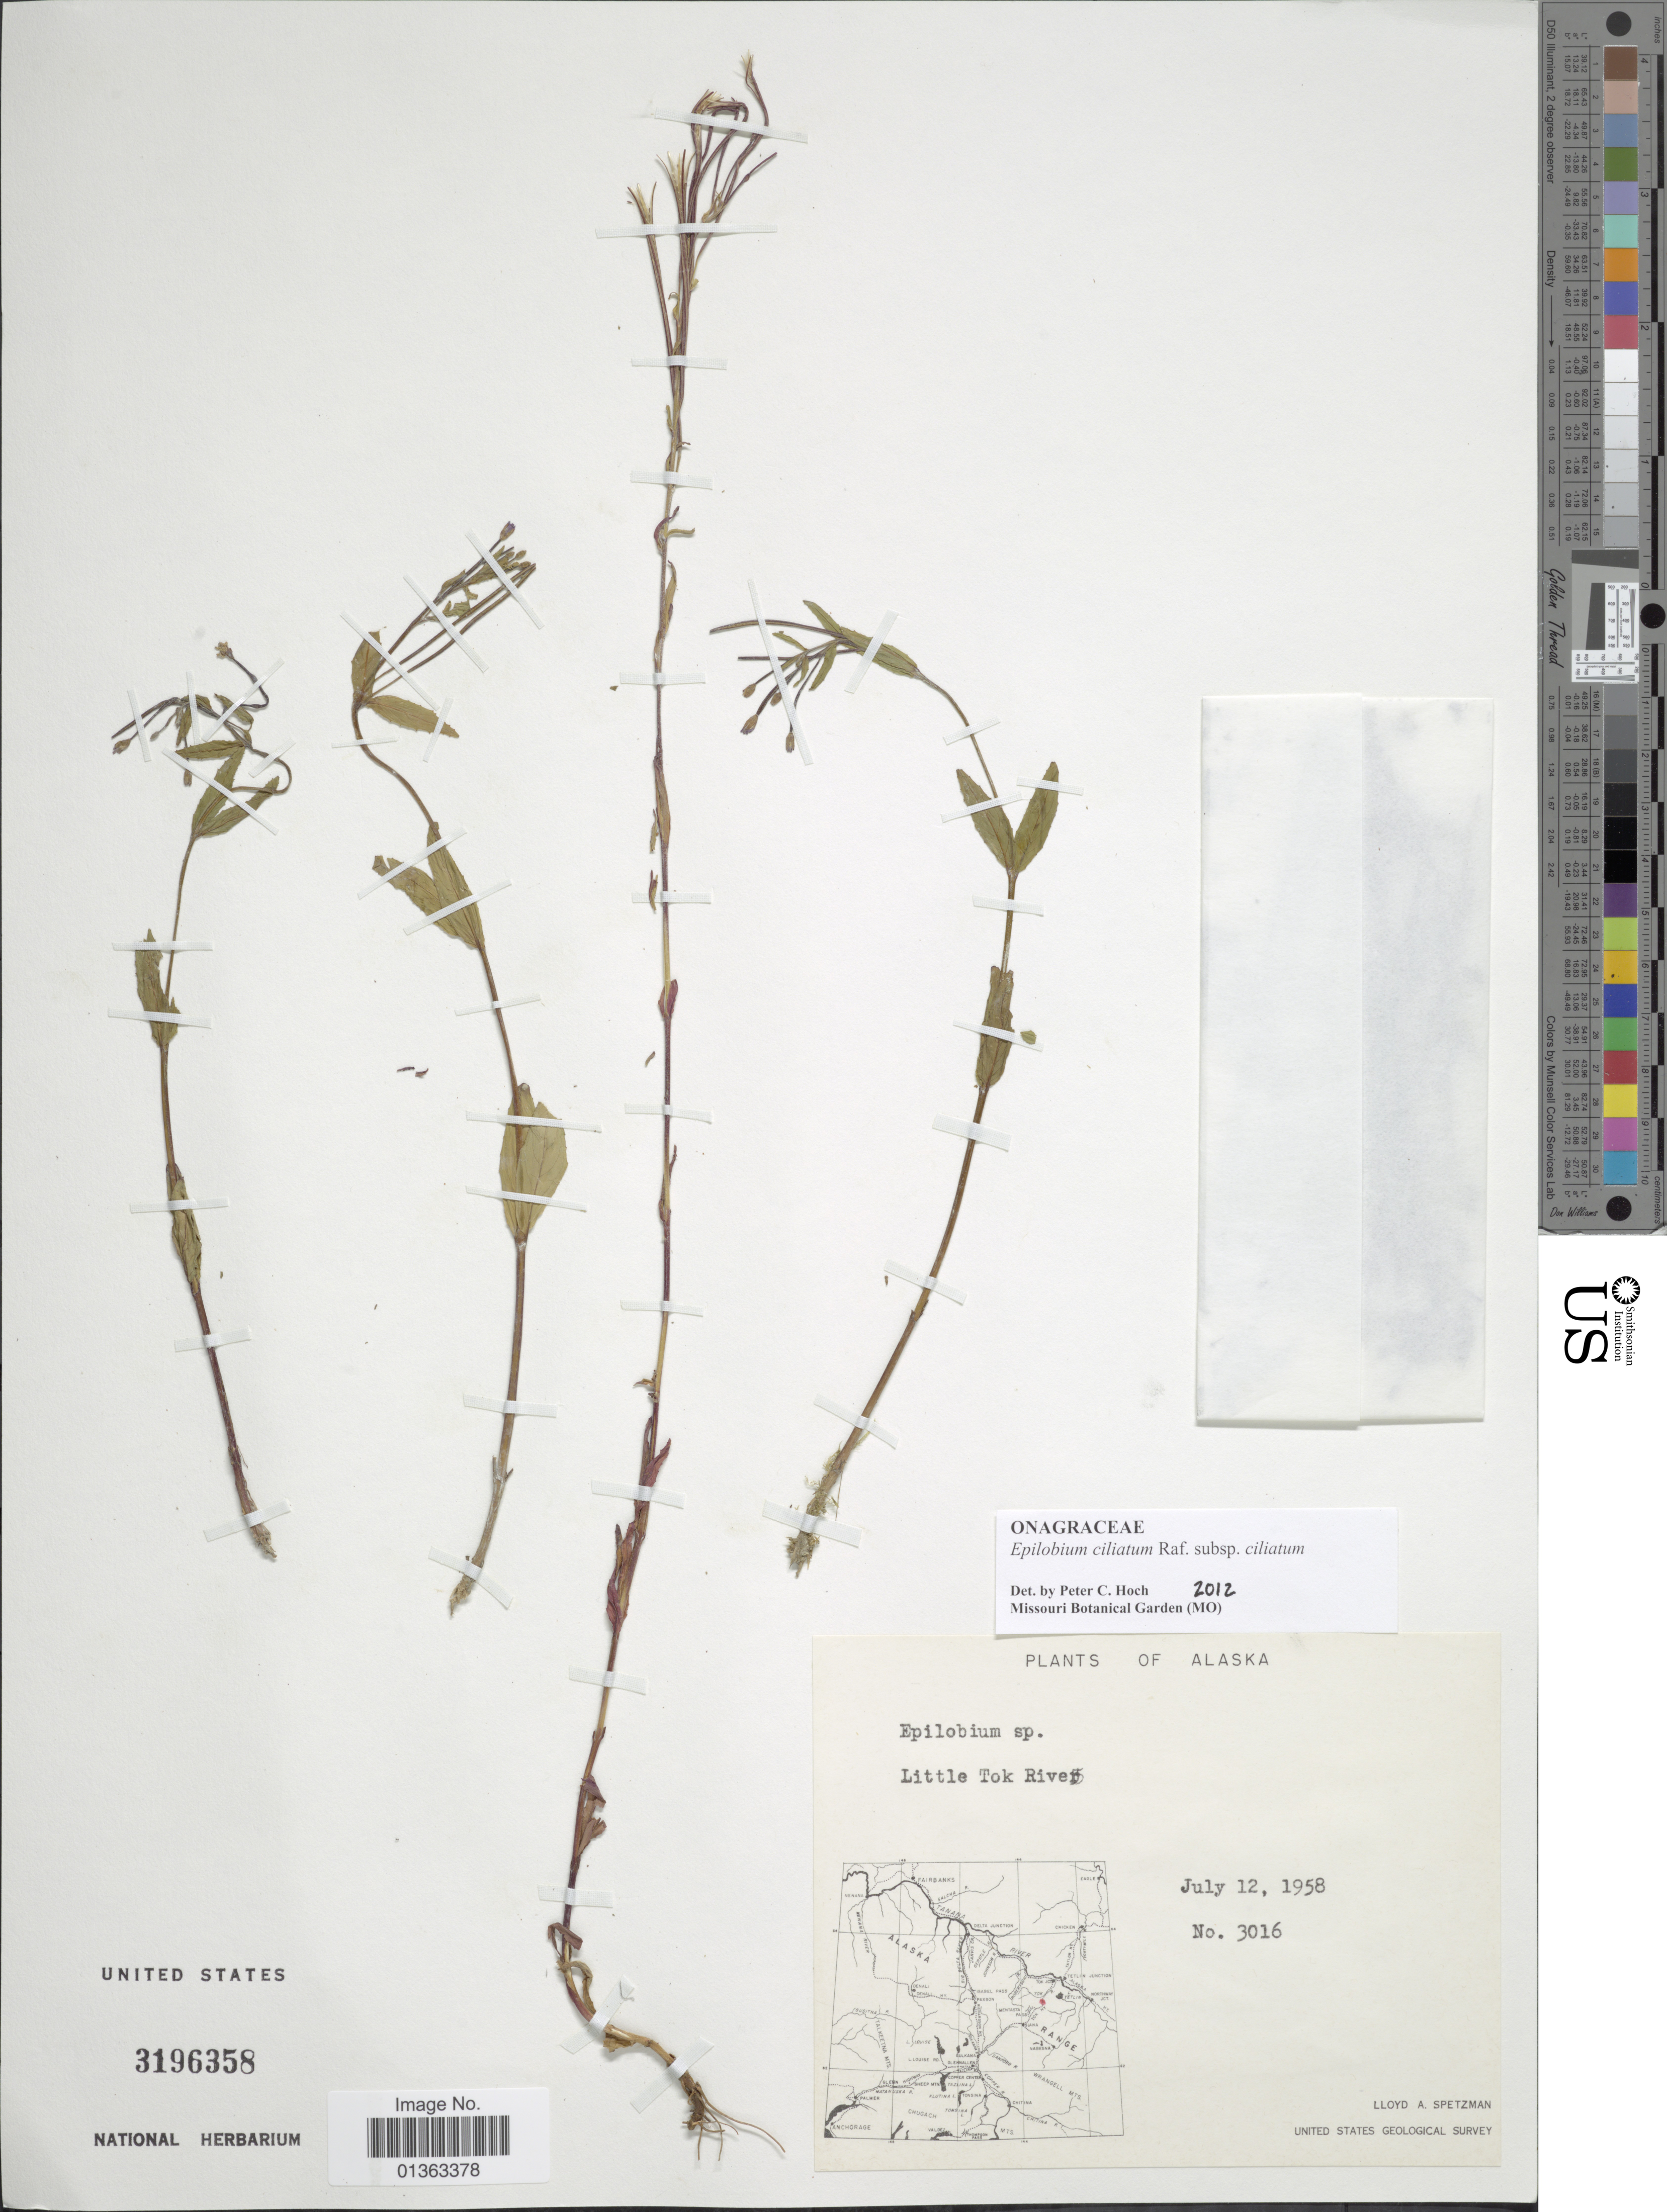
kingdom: Plantae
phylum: Tracheophyta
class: Magnoliopsida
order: Myrtales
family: Onagraceae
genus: Epilobium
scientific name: Epilobium ciliatum subsp. ciliatum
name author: Raf.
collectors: L. Spetzman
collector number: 3016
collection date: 1958-07-12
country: United States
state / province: Alaska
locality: Little Tok River.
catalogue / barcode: US 3196358